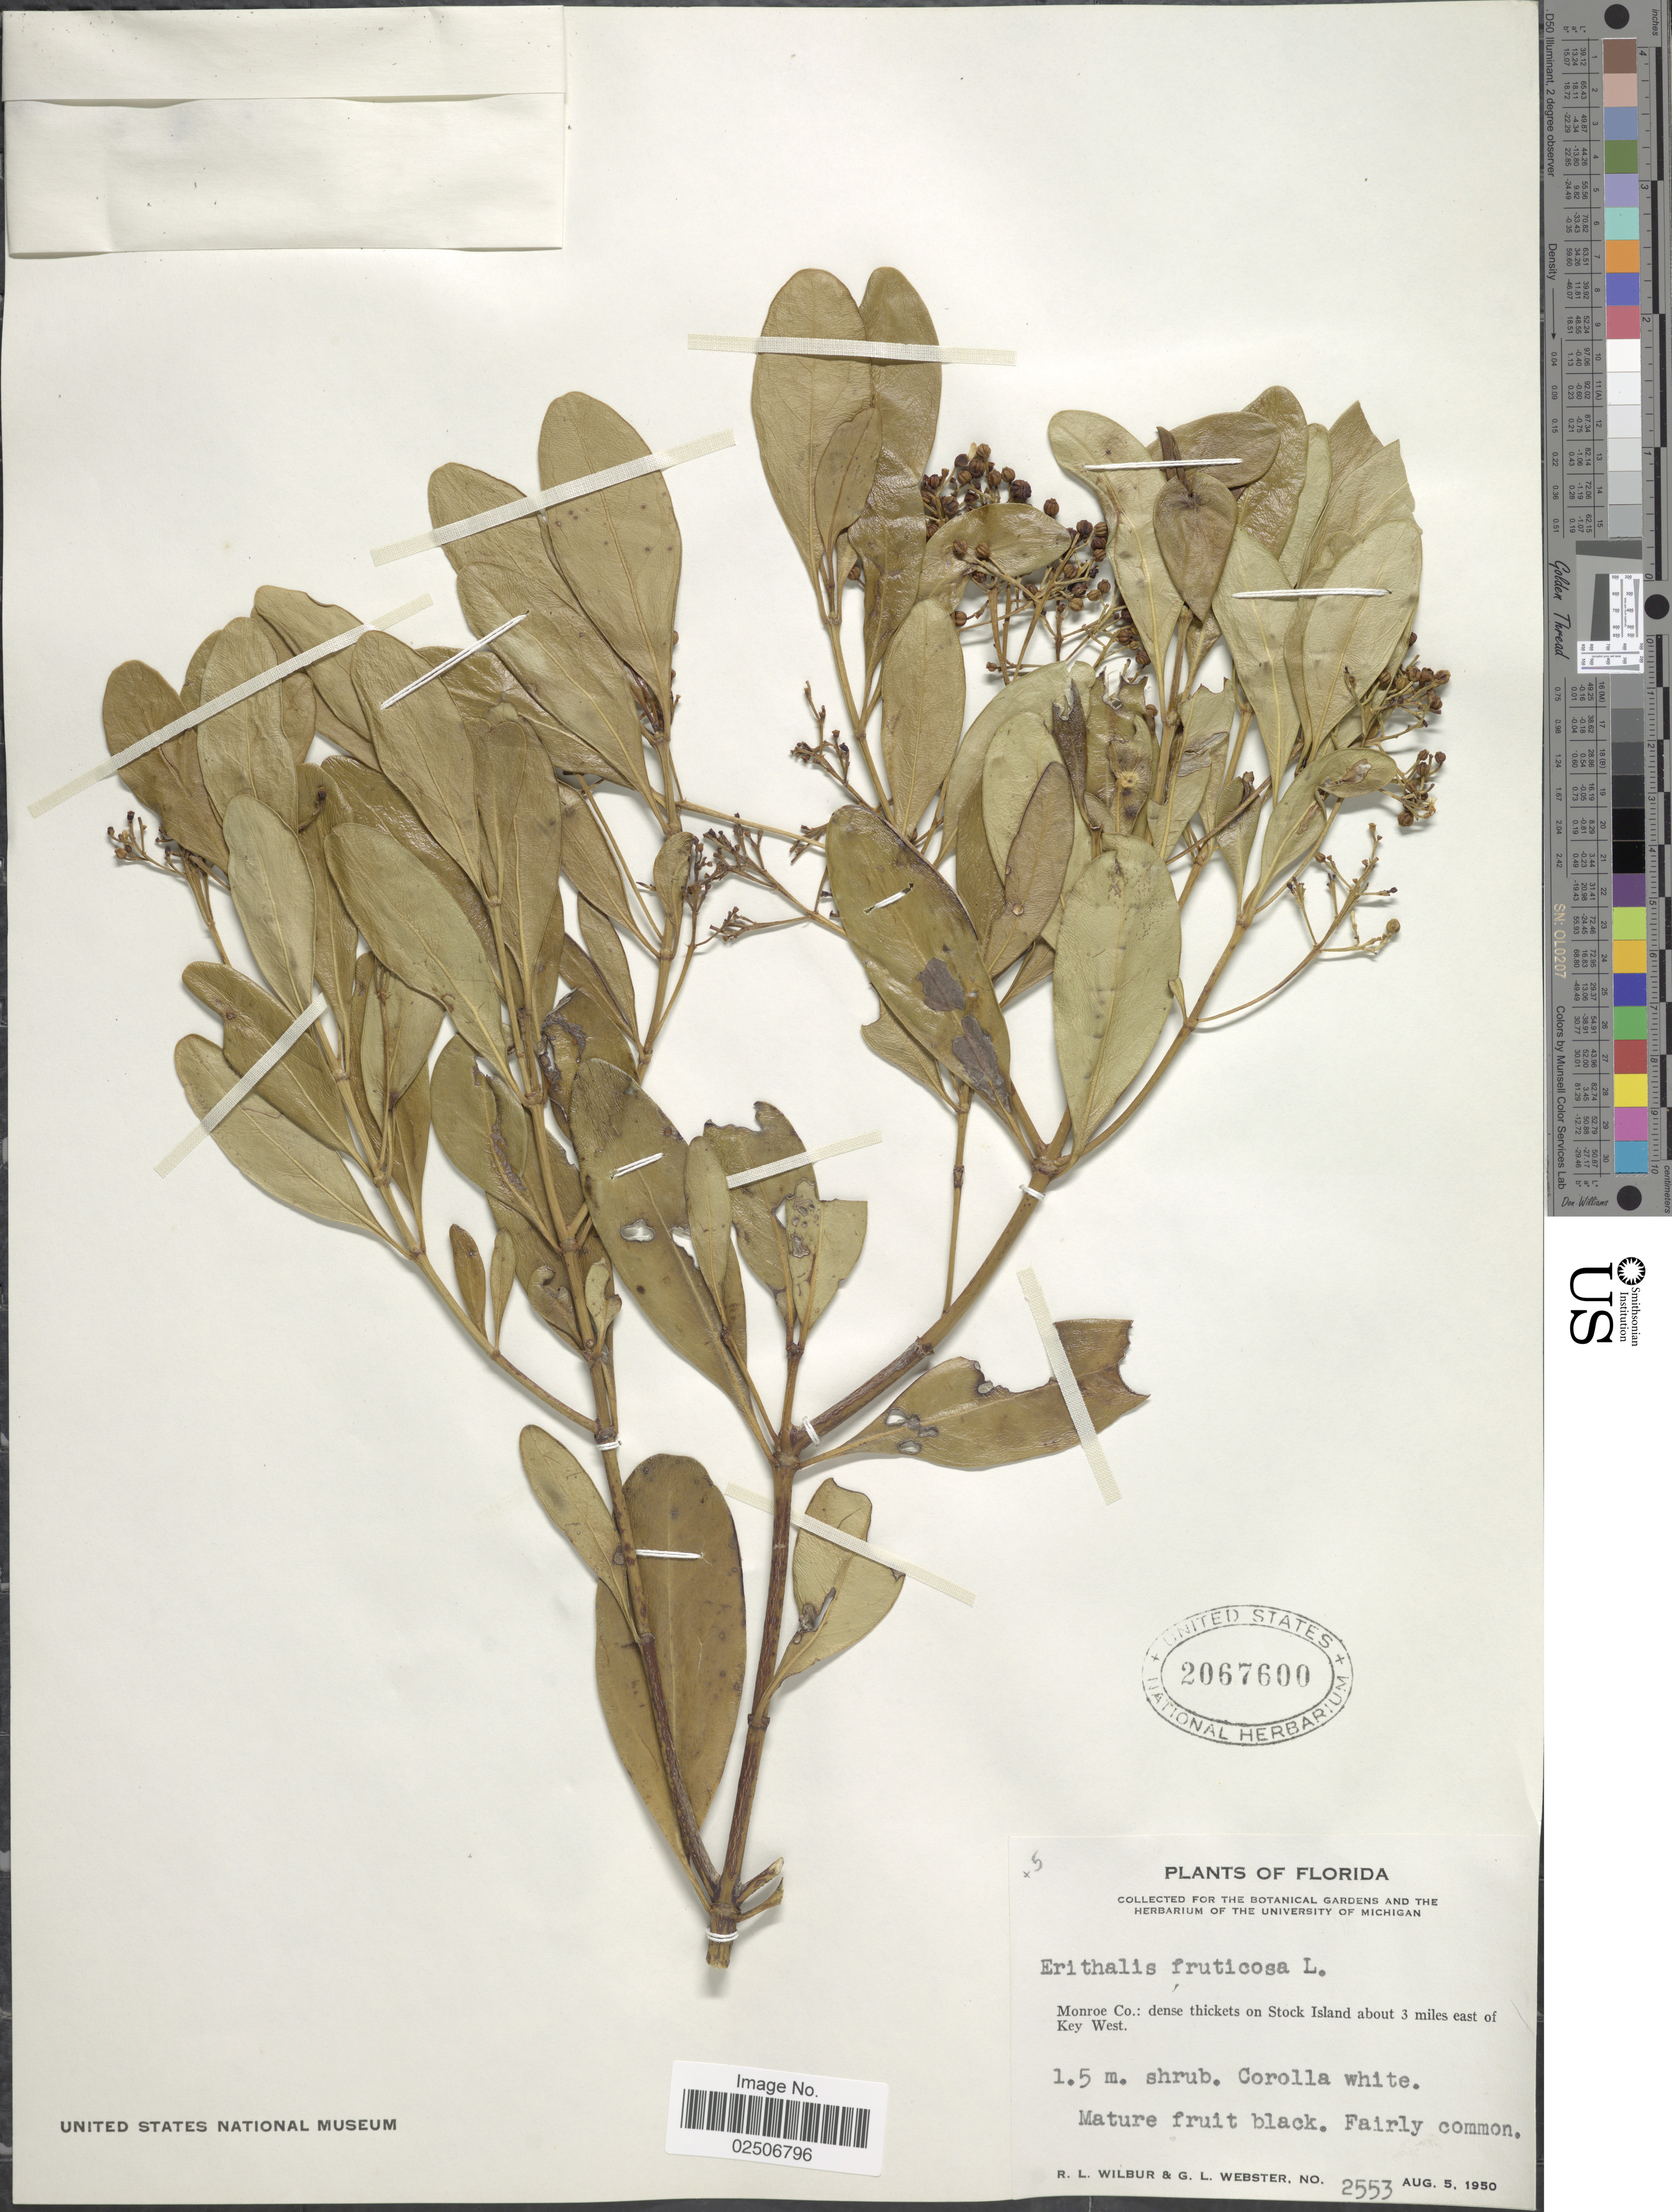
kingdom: Plantae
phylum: Tracheophyta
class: Magnoliopsida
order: Gentianales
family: Rubiaceae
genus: Erithalis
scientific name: Erithalis fruticosa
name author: L.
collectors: R. L. Wilbur & G. L. Webster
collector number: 2553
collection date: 1950-08-05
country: United States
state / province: Florida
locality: Monroe Co.: dense thickets on Stock Island about 3 miles east of Key West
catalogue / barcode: US 2067600